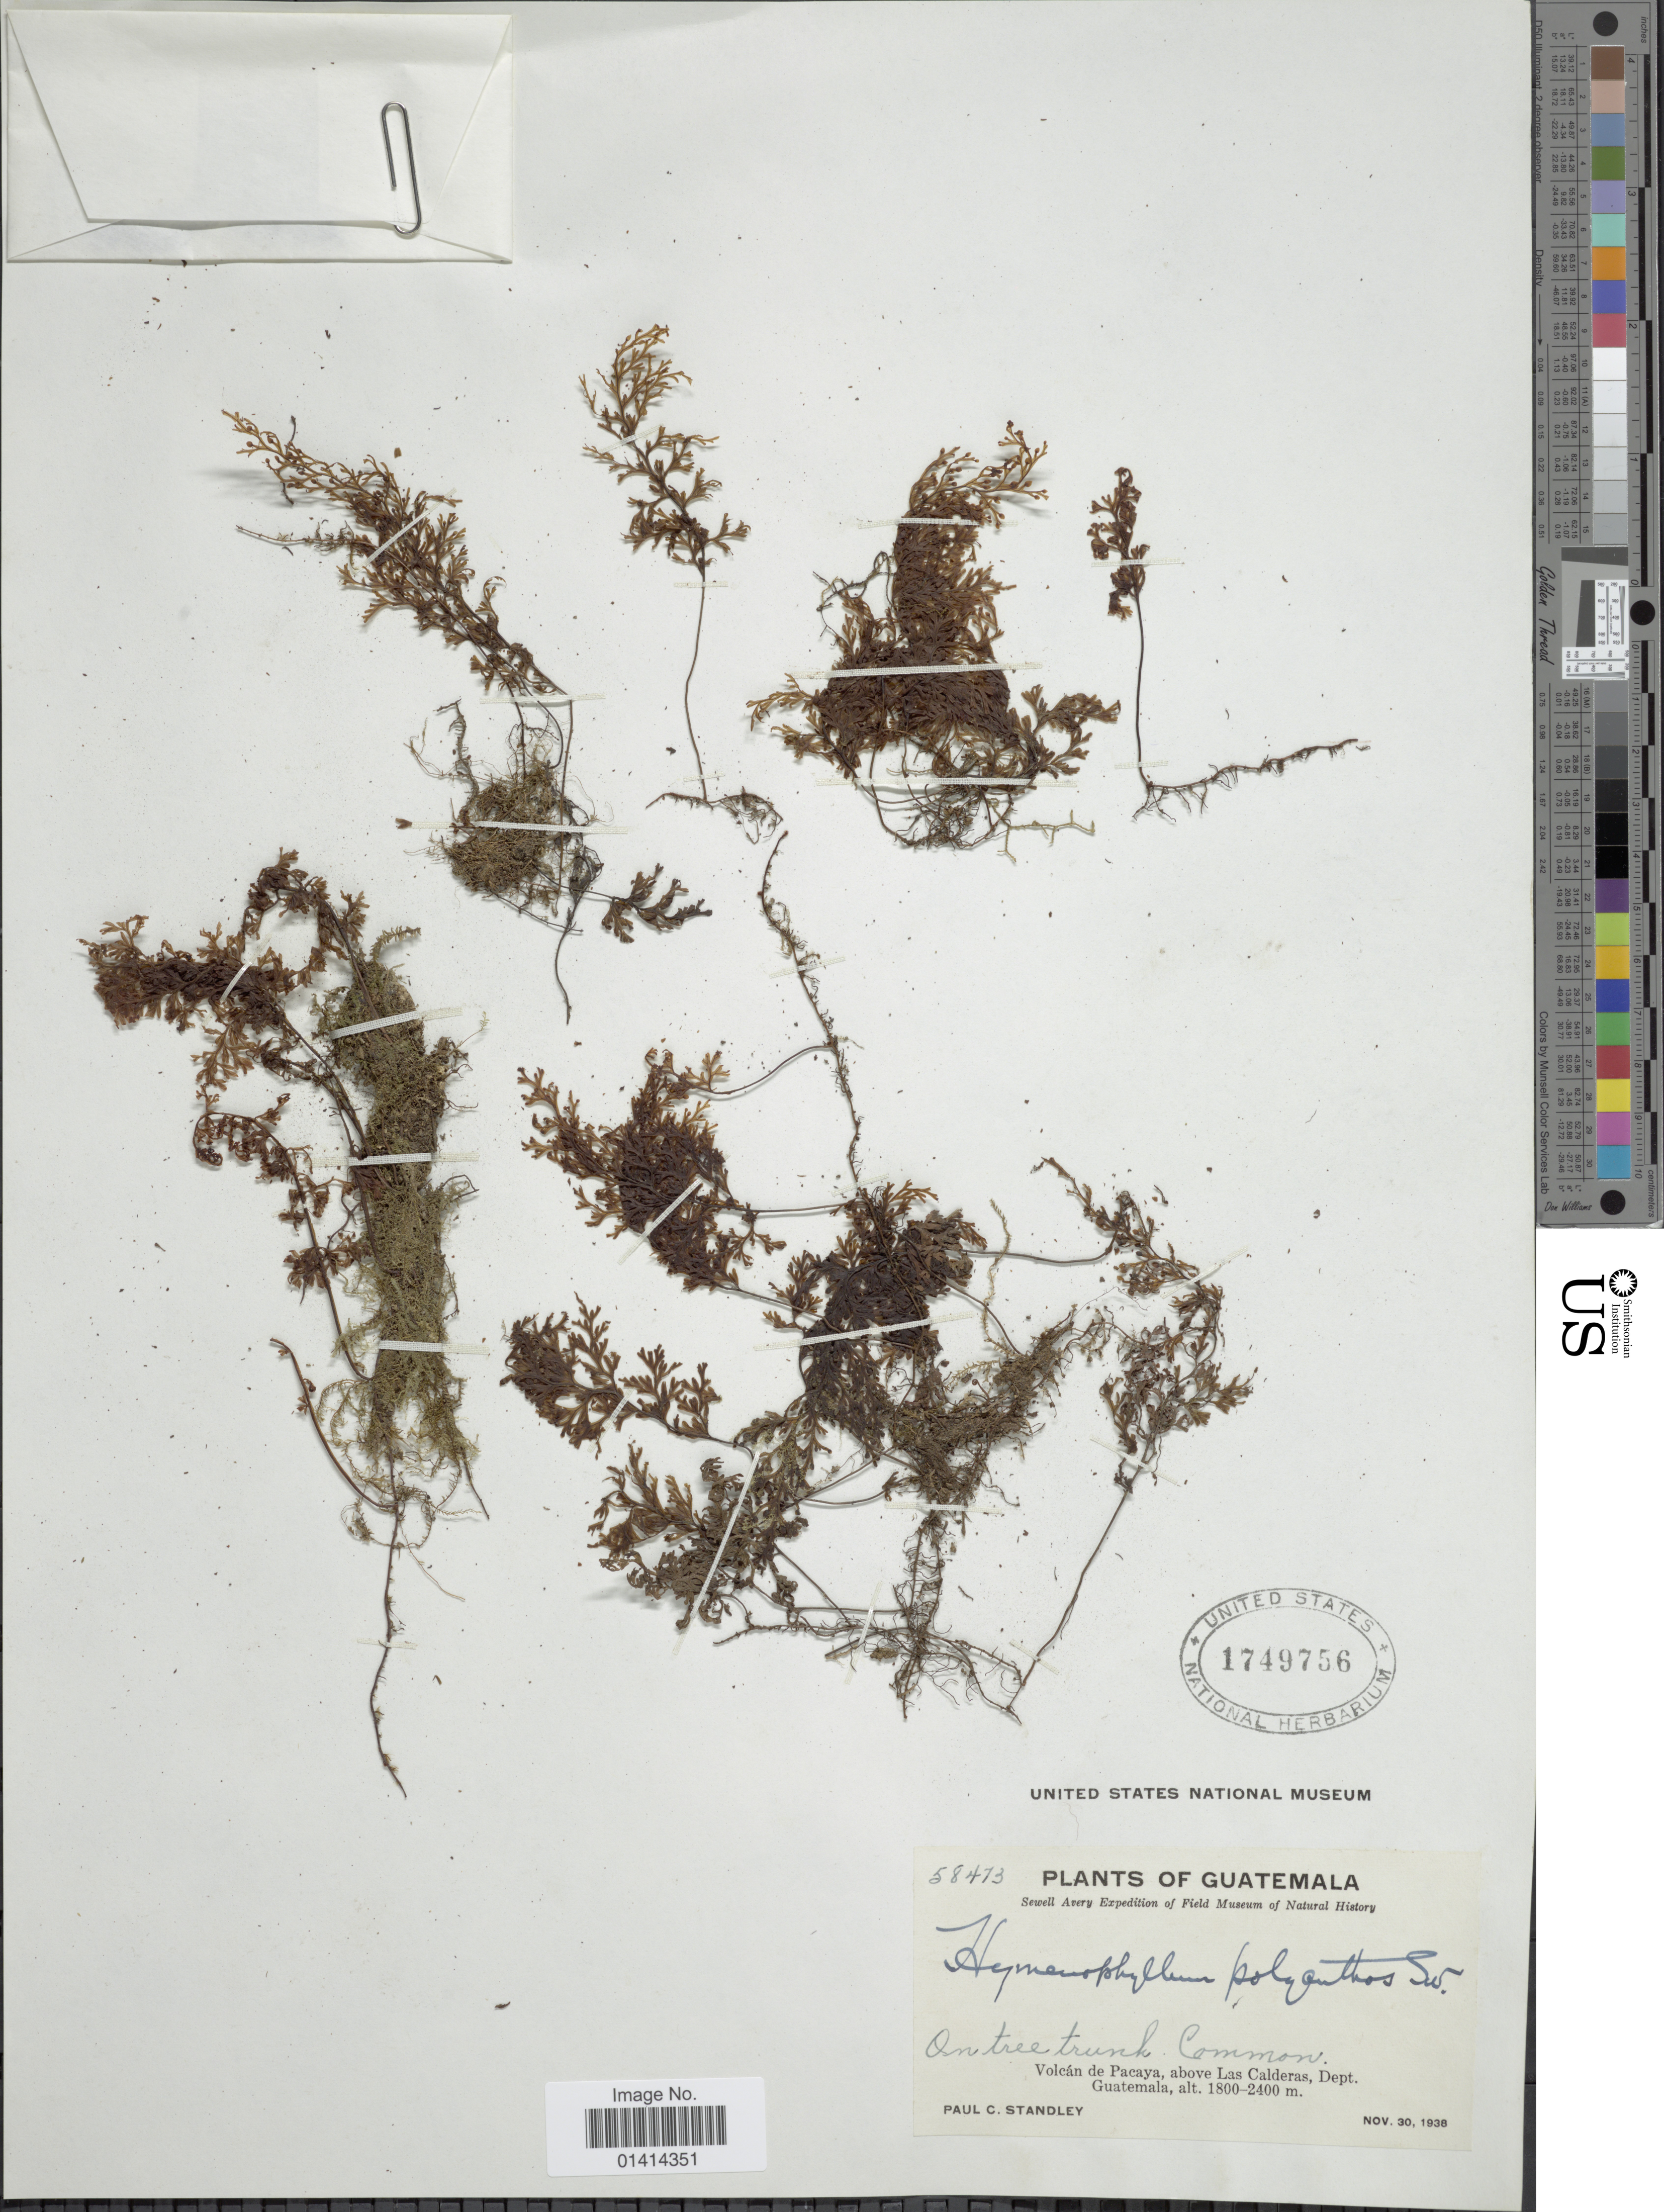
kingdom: Plantae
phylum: Tracheophyta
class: Polypodiopsida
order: Hymenophyllales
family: Hymenophyllaceae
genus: Hymenophyllum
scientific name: Hymenophyllum polyanthos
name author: (Sw.) Sw.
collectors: P. C. Standley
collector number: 58473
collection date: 1938-11-30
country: Guatemala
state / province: Guatemala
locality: Volcán de Pacaya, above Las Calderas, Dept Guatemala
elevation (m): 1800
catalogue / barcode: US 1749756